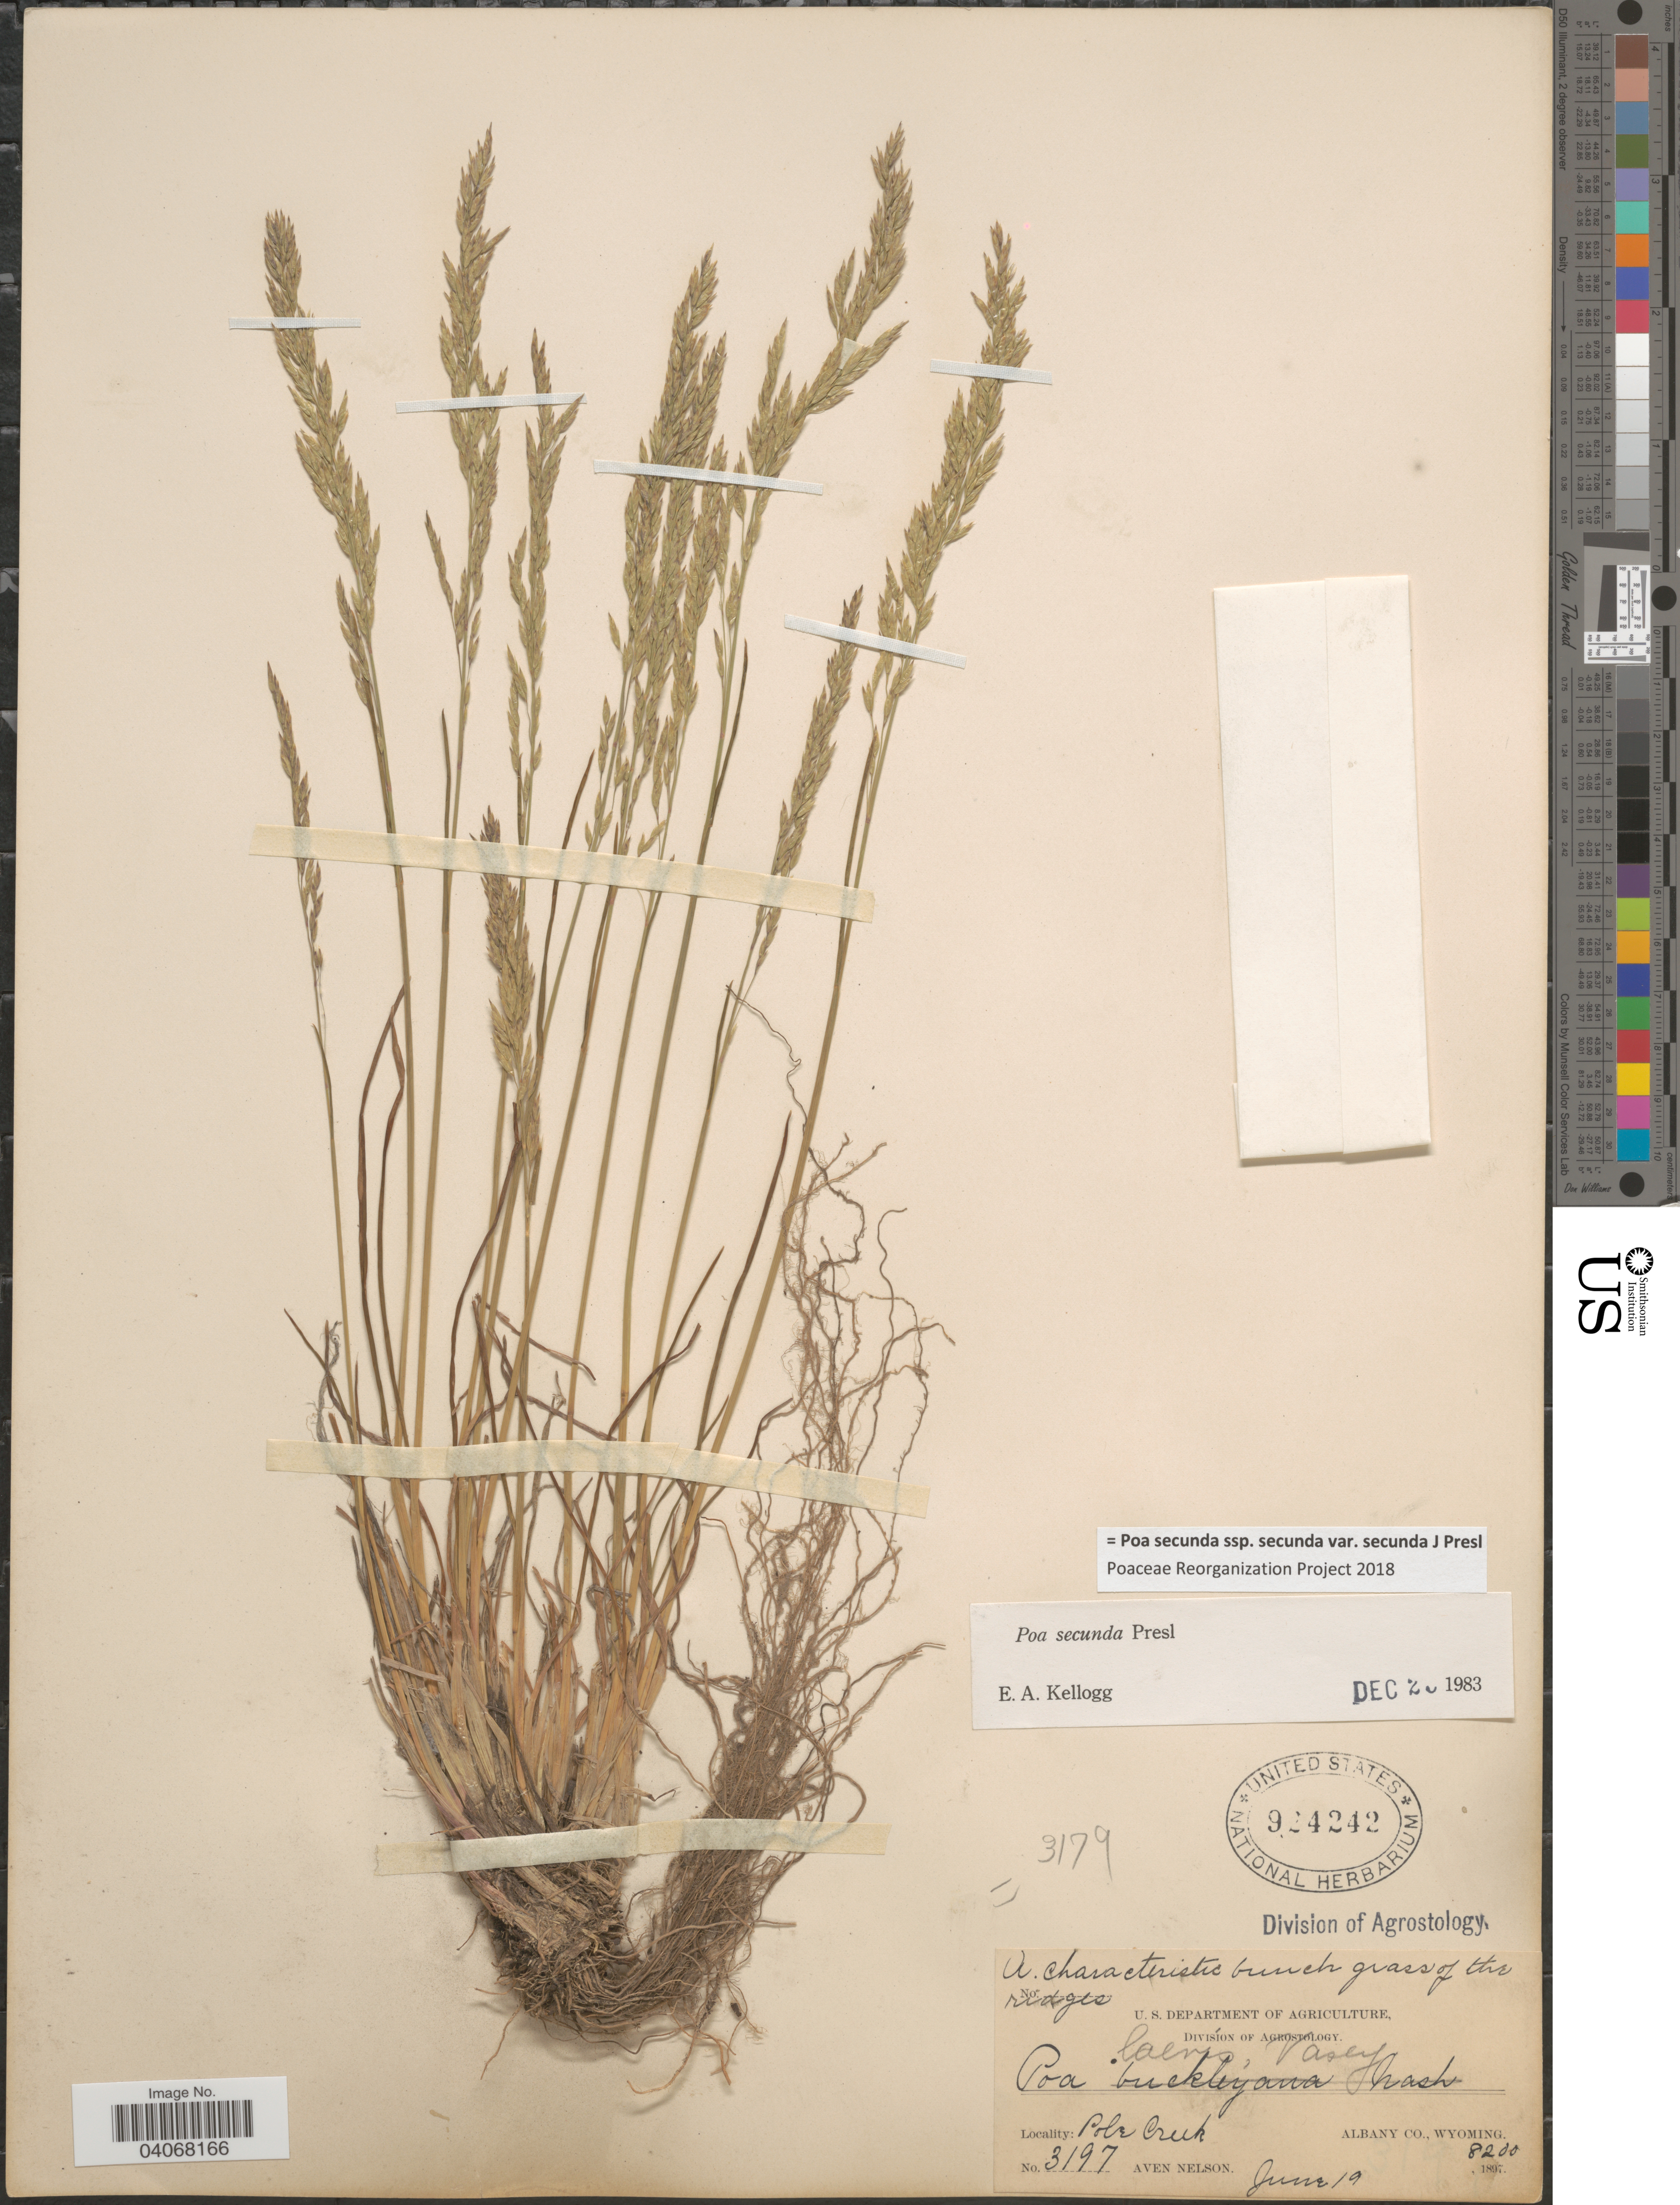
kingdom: Plantae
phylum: Tracheophyta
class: Liliopsida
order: Poales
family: Poaceae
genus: Poa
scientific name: Poa secunda subsp. secunda var. secunda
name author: J. Presl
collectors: A. Nelson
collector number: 3197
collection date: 1897-06-19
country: United States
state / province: Wyoming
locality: Pole Creek. Albany Co.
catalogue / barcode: US 924242